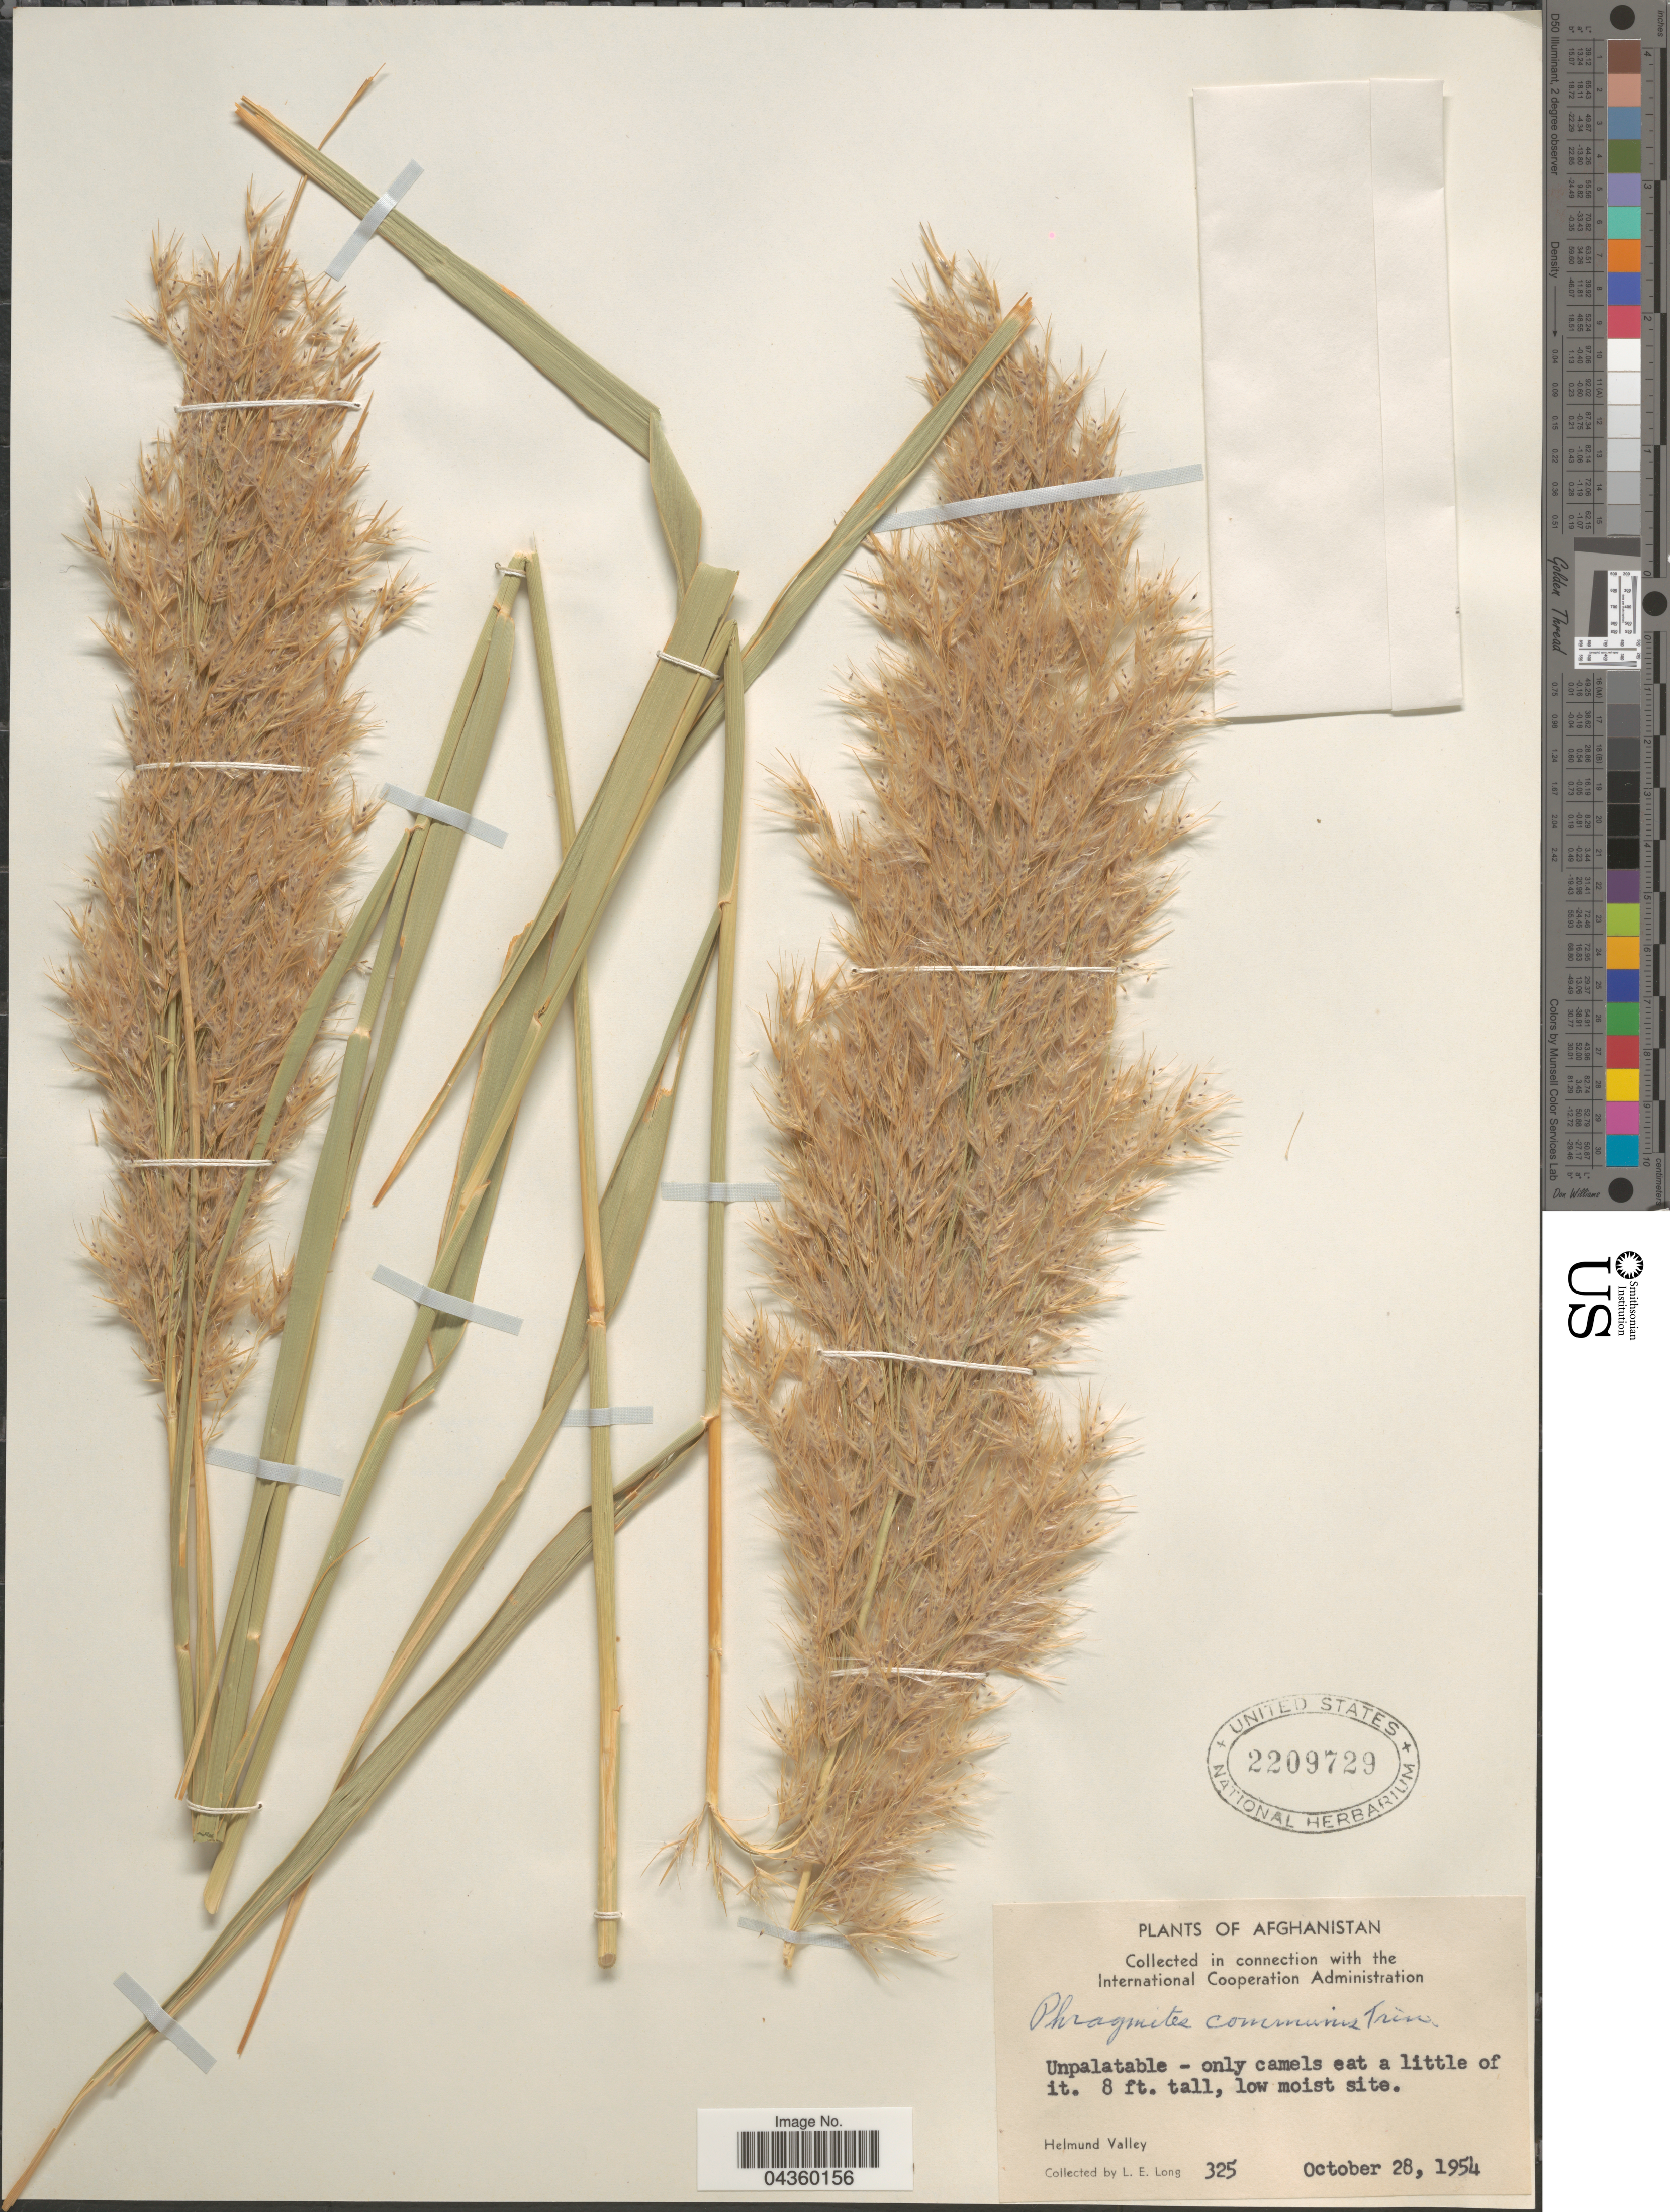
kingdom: Plantae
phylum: Tracheophyta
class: Liliopsida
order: Poales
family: Poaceae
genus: Phragmites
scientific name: Phragmites australis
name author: (Cav.) Trin. ex Steud.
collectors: L. E. Long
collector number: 325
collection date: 1954-10-28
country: Afghanistan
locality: Helmund Valley.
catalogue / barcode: US 2209729